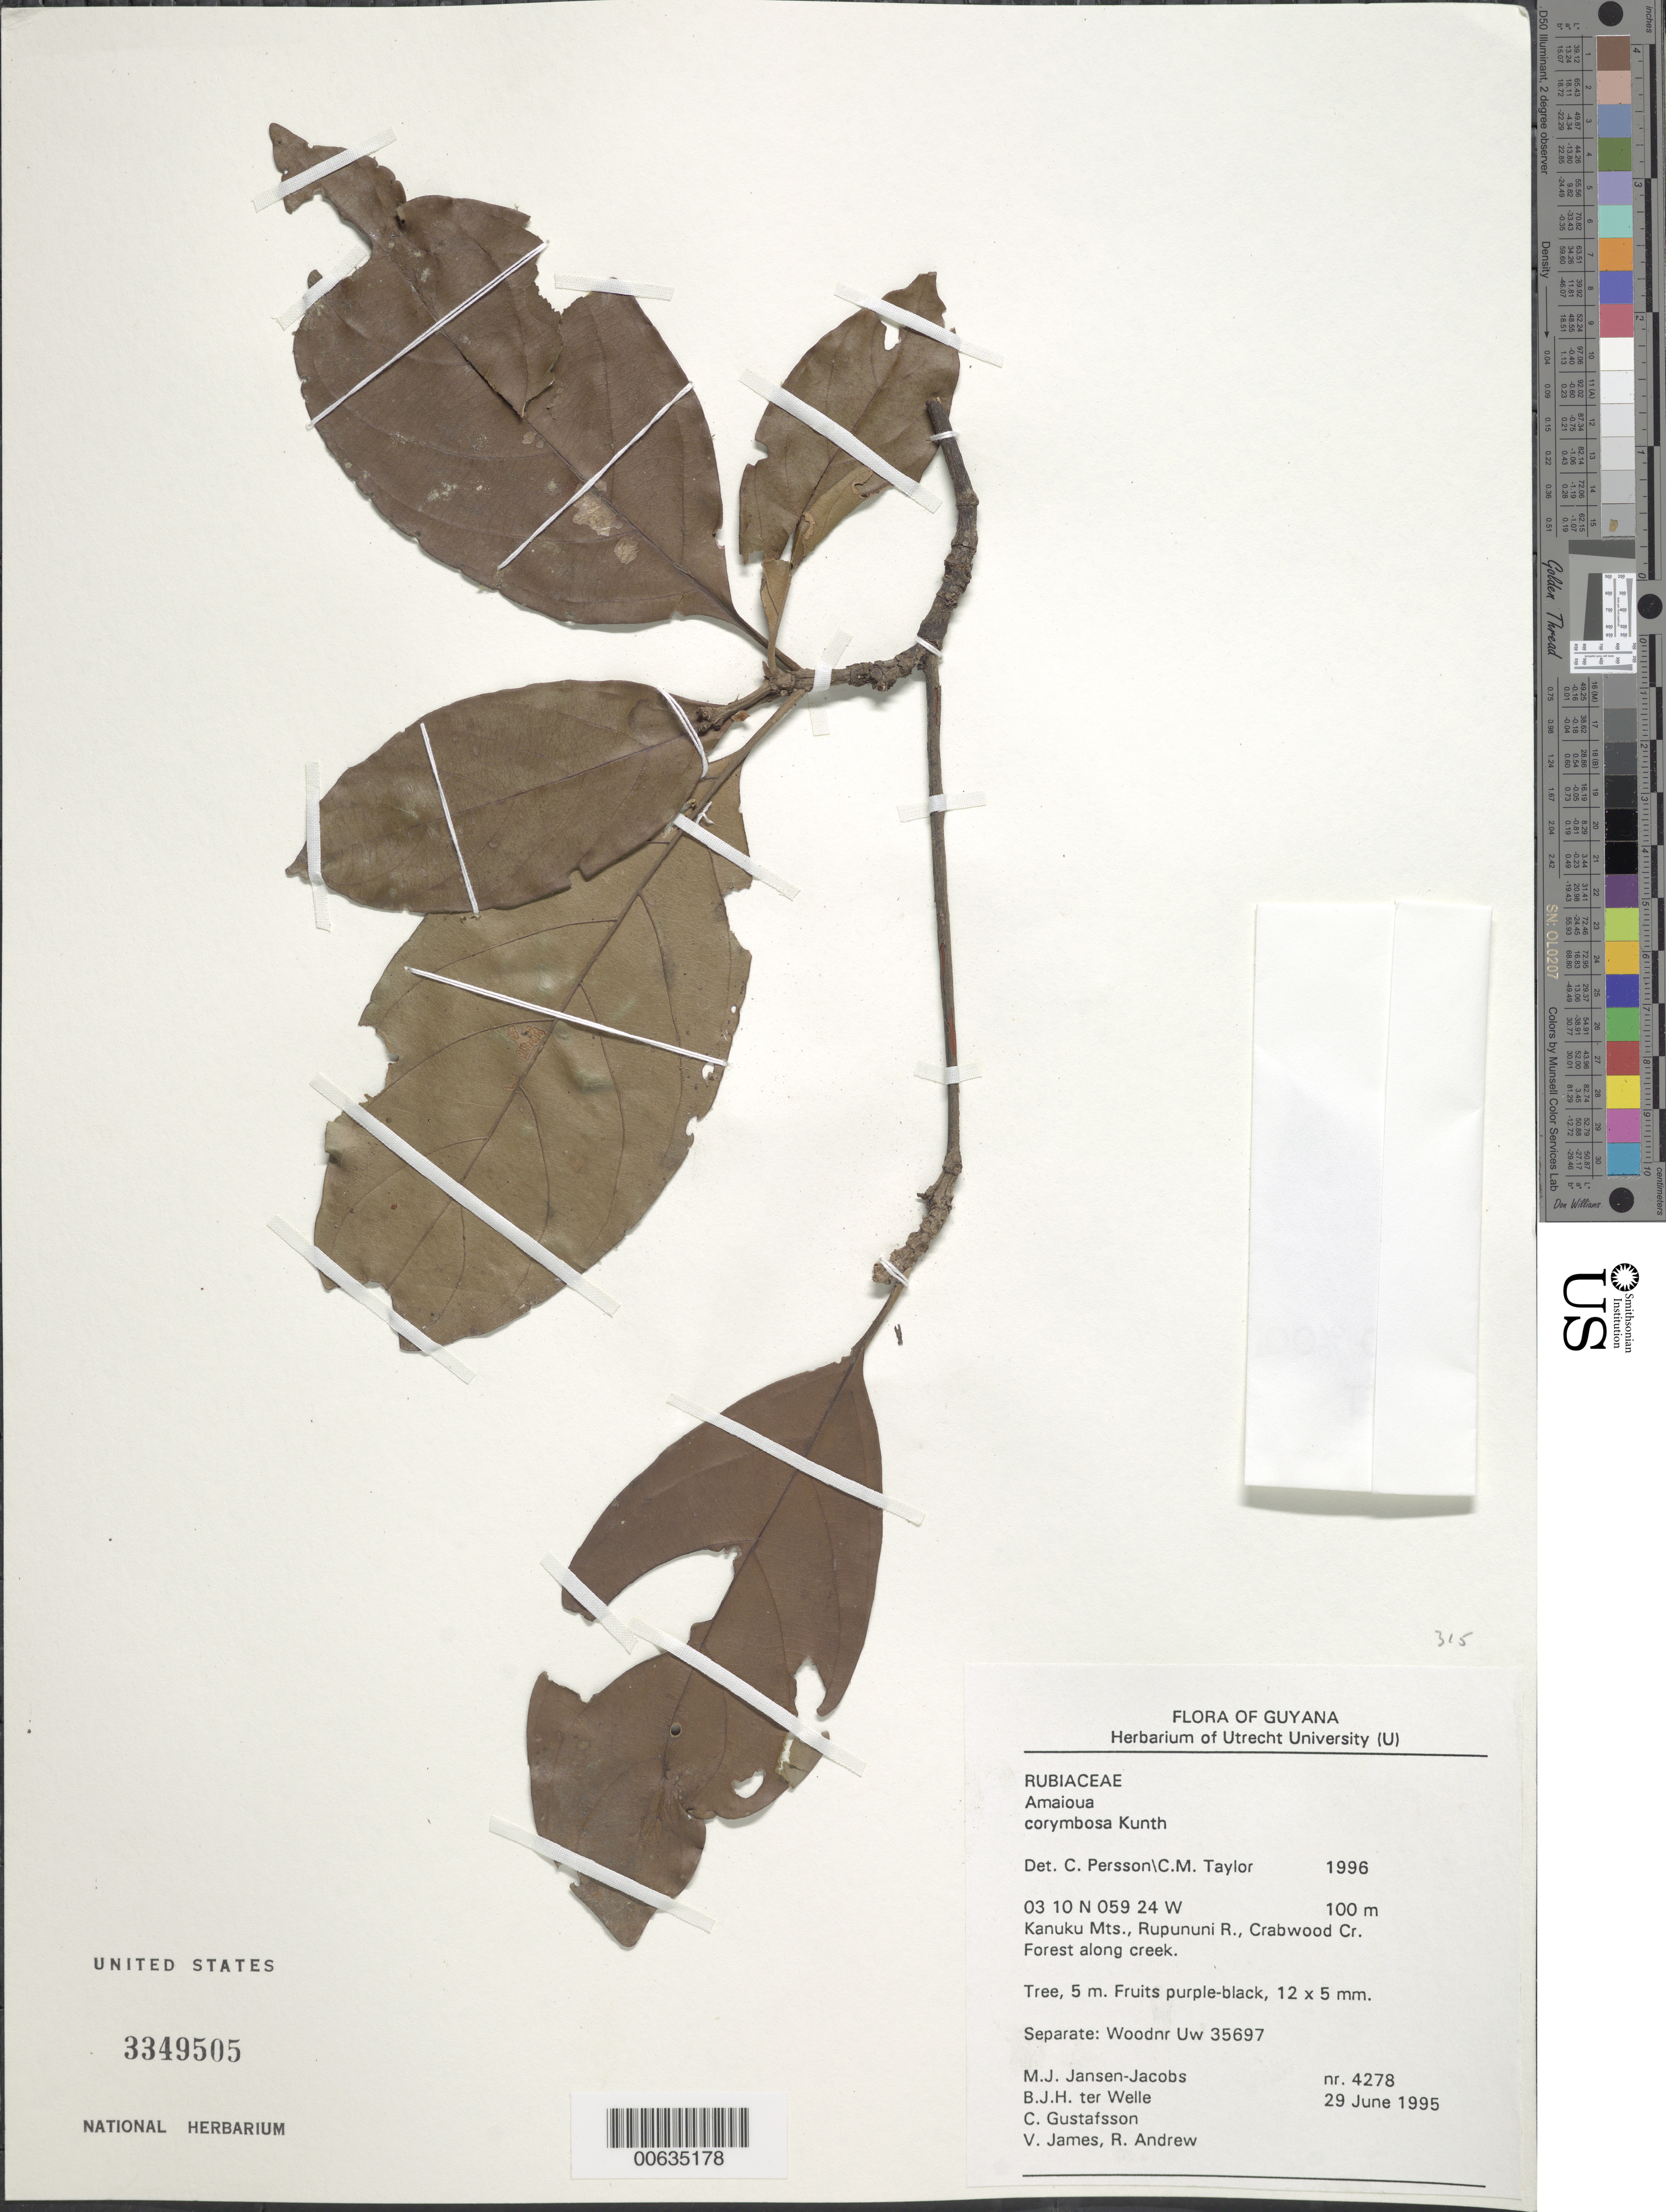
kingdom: Plantae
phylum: Tracheophyta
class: Magnoliopsida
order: Gentianales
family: Rubiaceae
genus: Amaioua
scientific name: Amaioua corymbosa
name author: Kunth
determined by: Persson, C. H.; Taylor, C. M.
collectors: M. J. Jansen-Jacobs, B. Welle, C. G. Gustafsson, V. James & R. Andrew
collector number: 4278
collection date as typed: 29-Jun-95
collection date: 1995-06-29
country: Guyana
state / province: U. Takutu-U. Essequibo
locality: Crabwood Creek, Rupununi River, Kanuku Mts.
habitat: Forest along creek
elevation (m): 100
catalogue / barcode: US 3349505